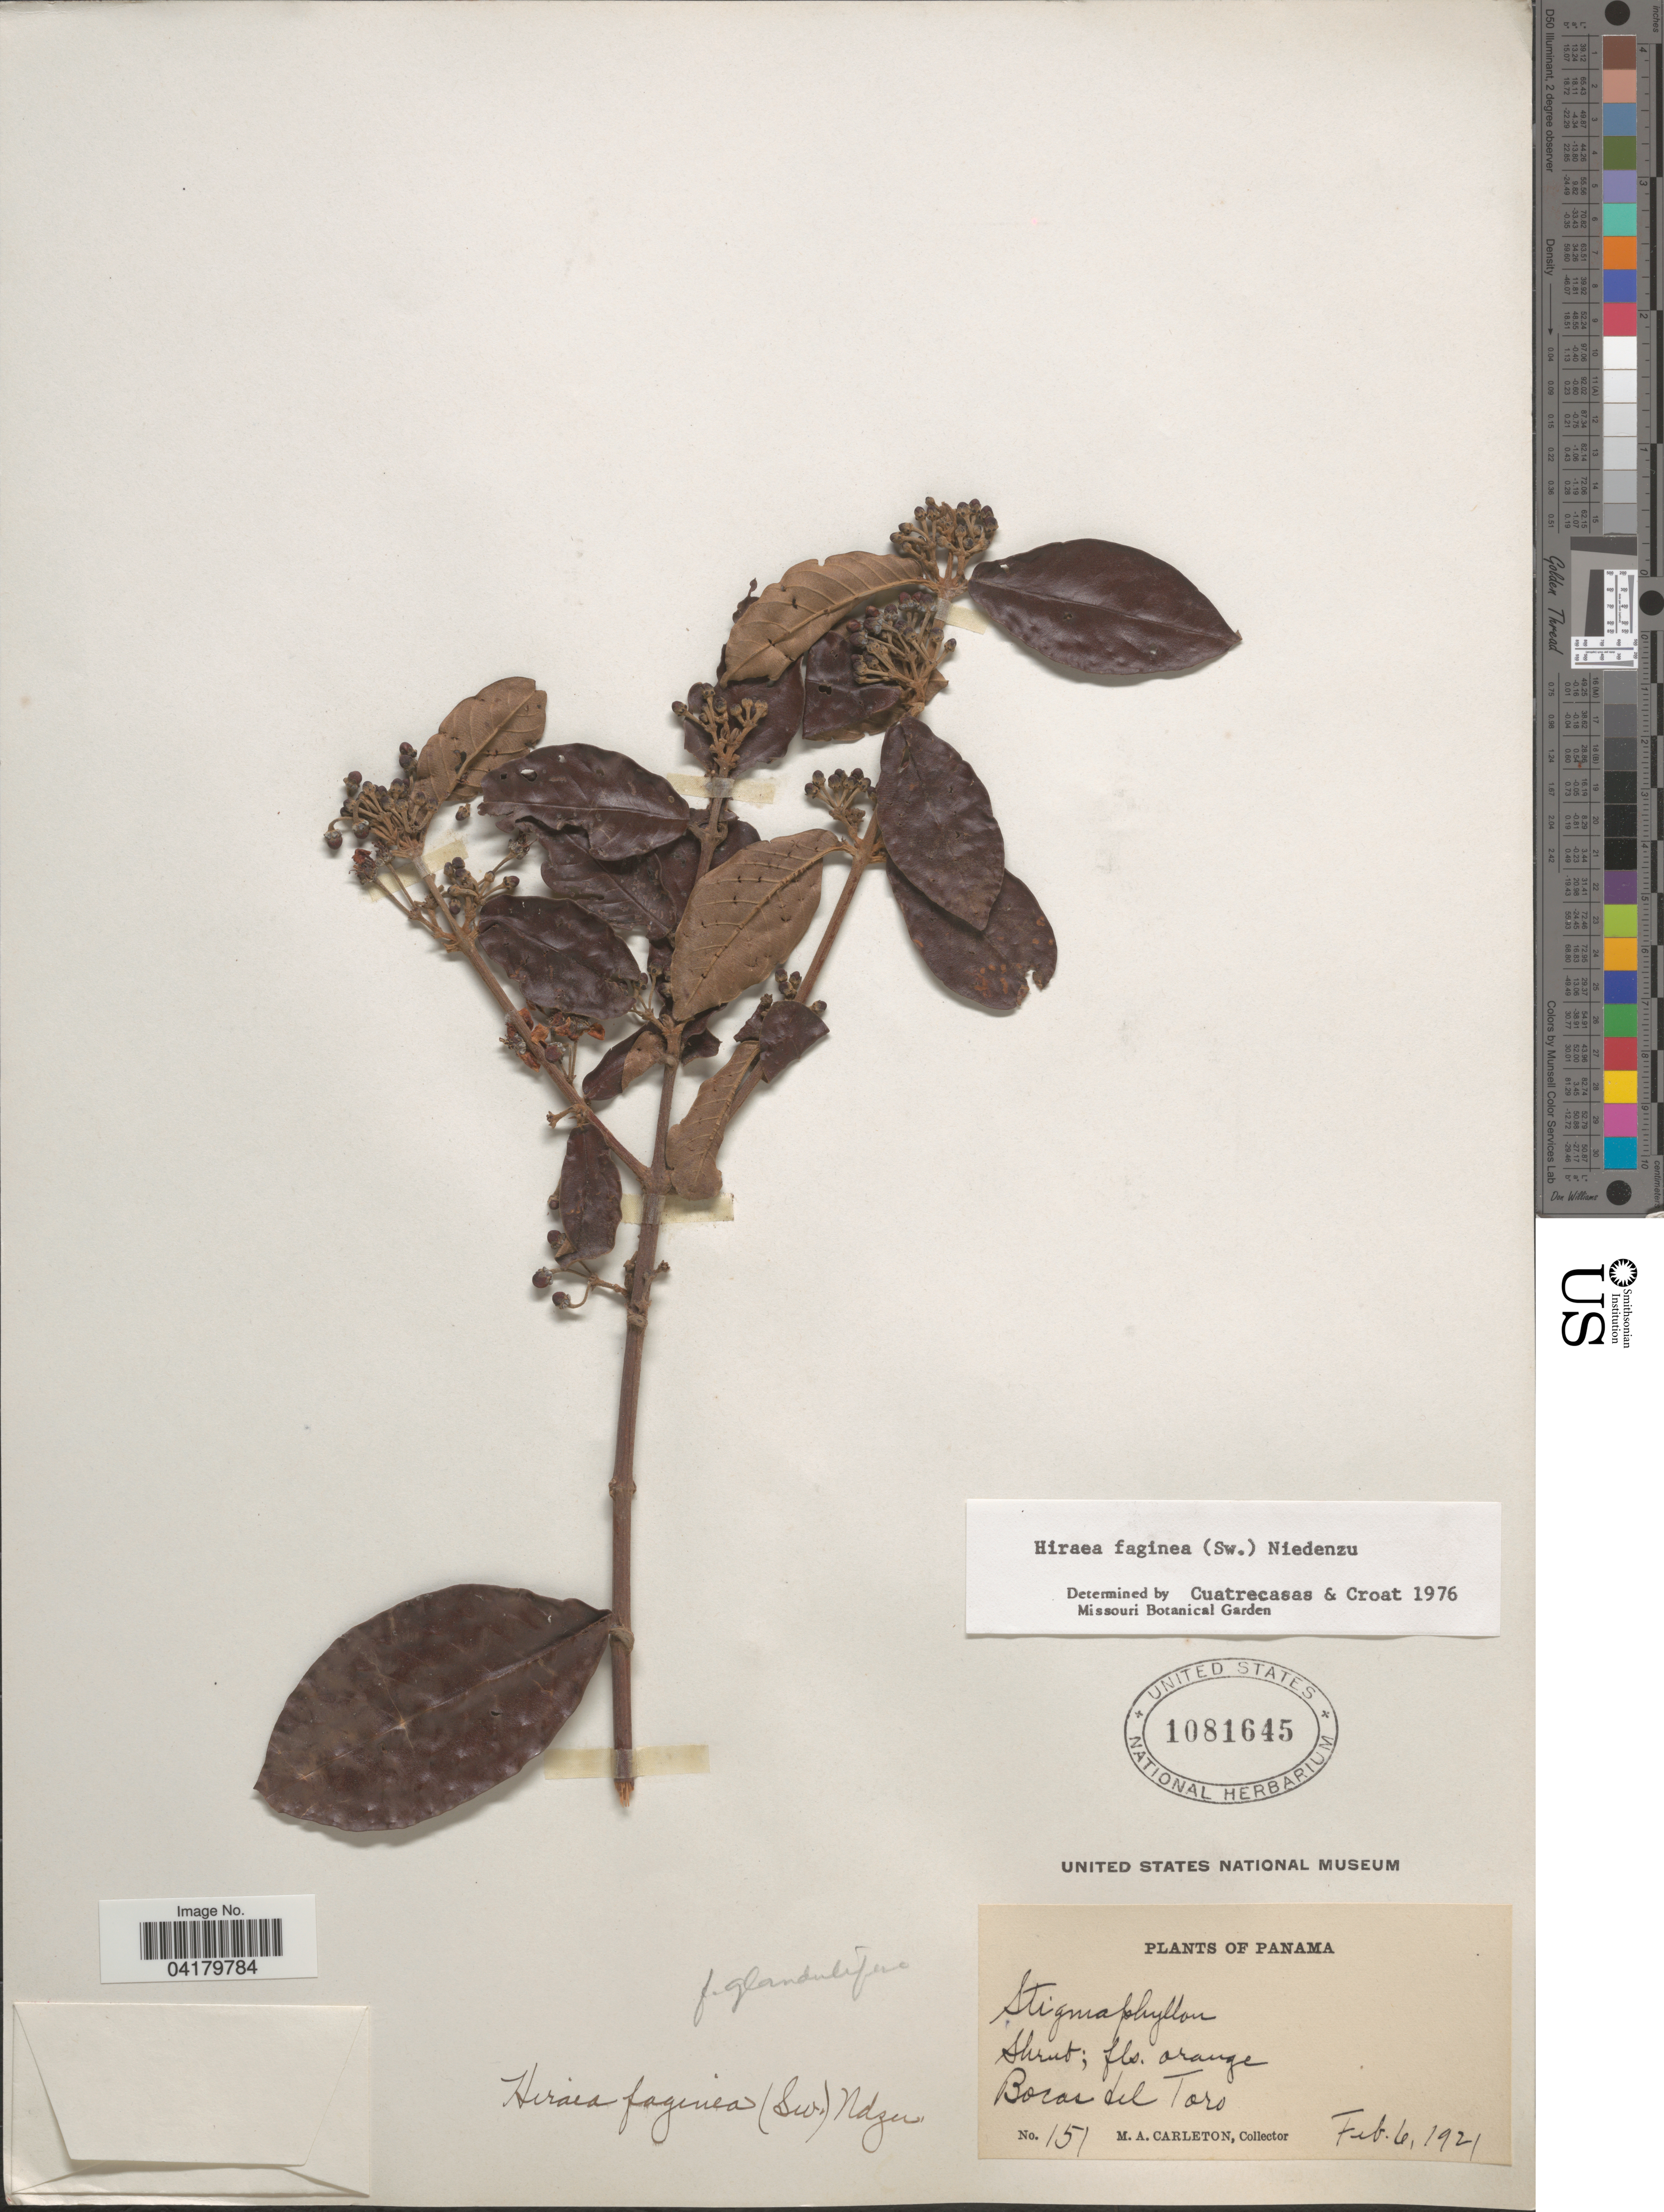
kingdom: Plantae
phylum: Tracheophyta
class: Magnoliopsida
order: Malpighiales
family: Malpighiaceae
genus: Hiraea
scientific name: Hiraea faginea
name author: (Sw.) Nied.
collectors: M. A. Carleton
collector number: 151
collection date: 1921-02-06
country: Panama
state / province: Bocas del Toro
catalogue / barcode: US 1081645